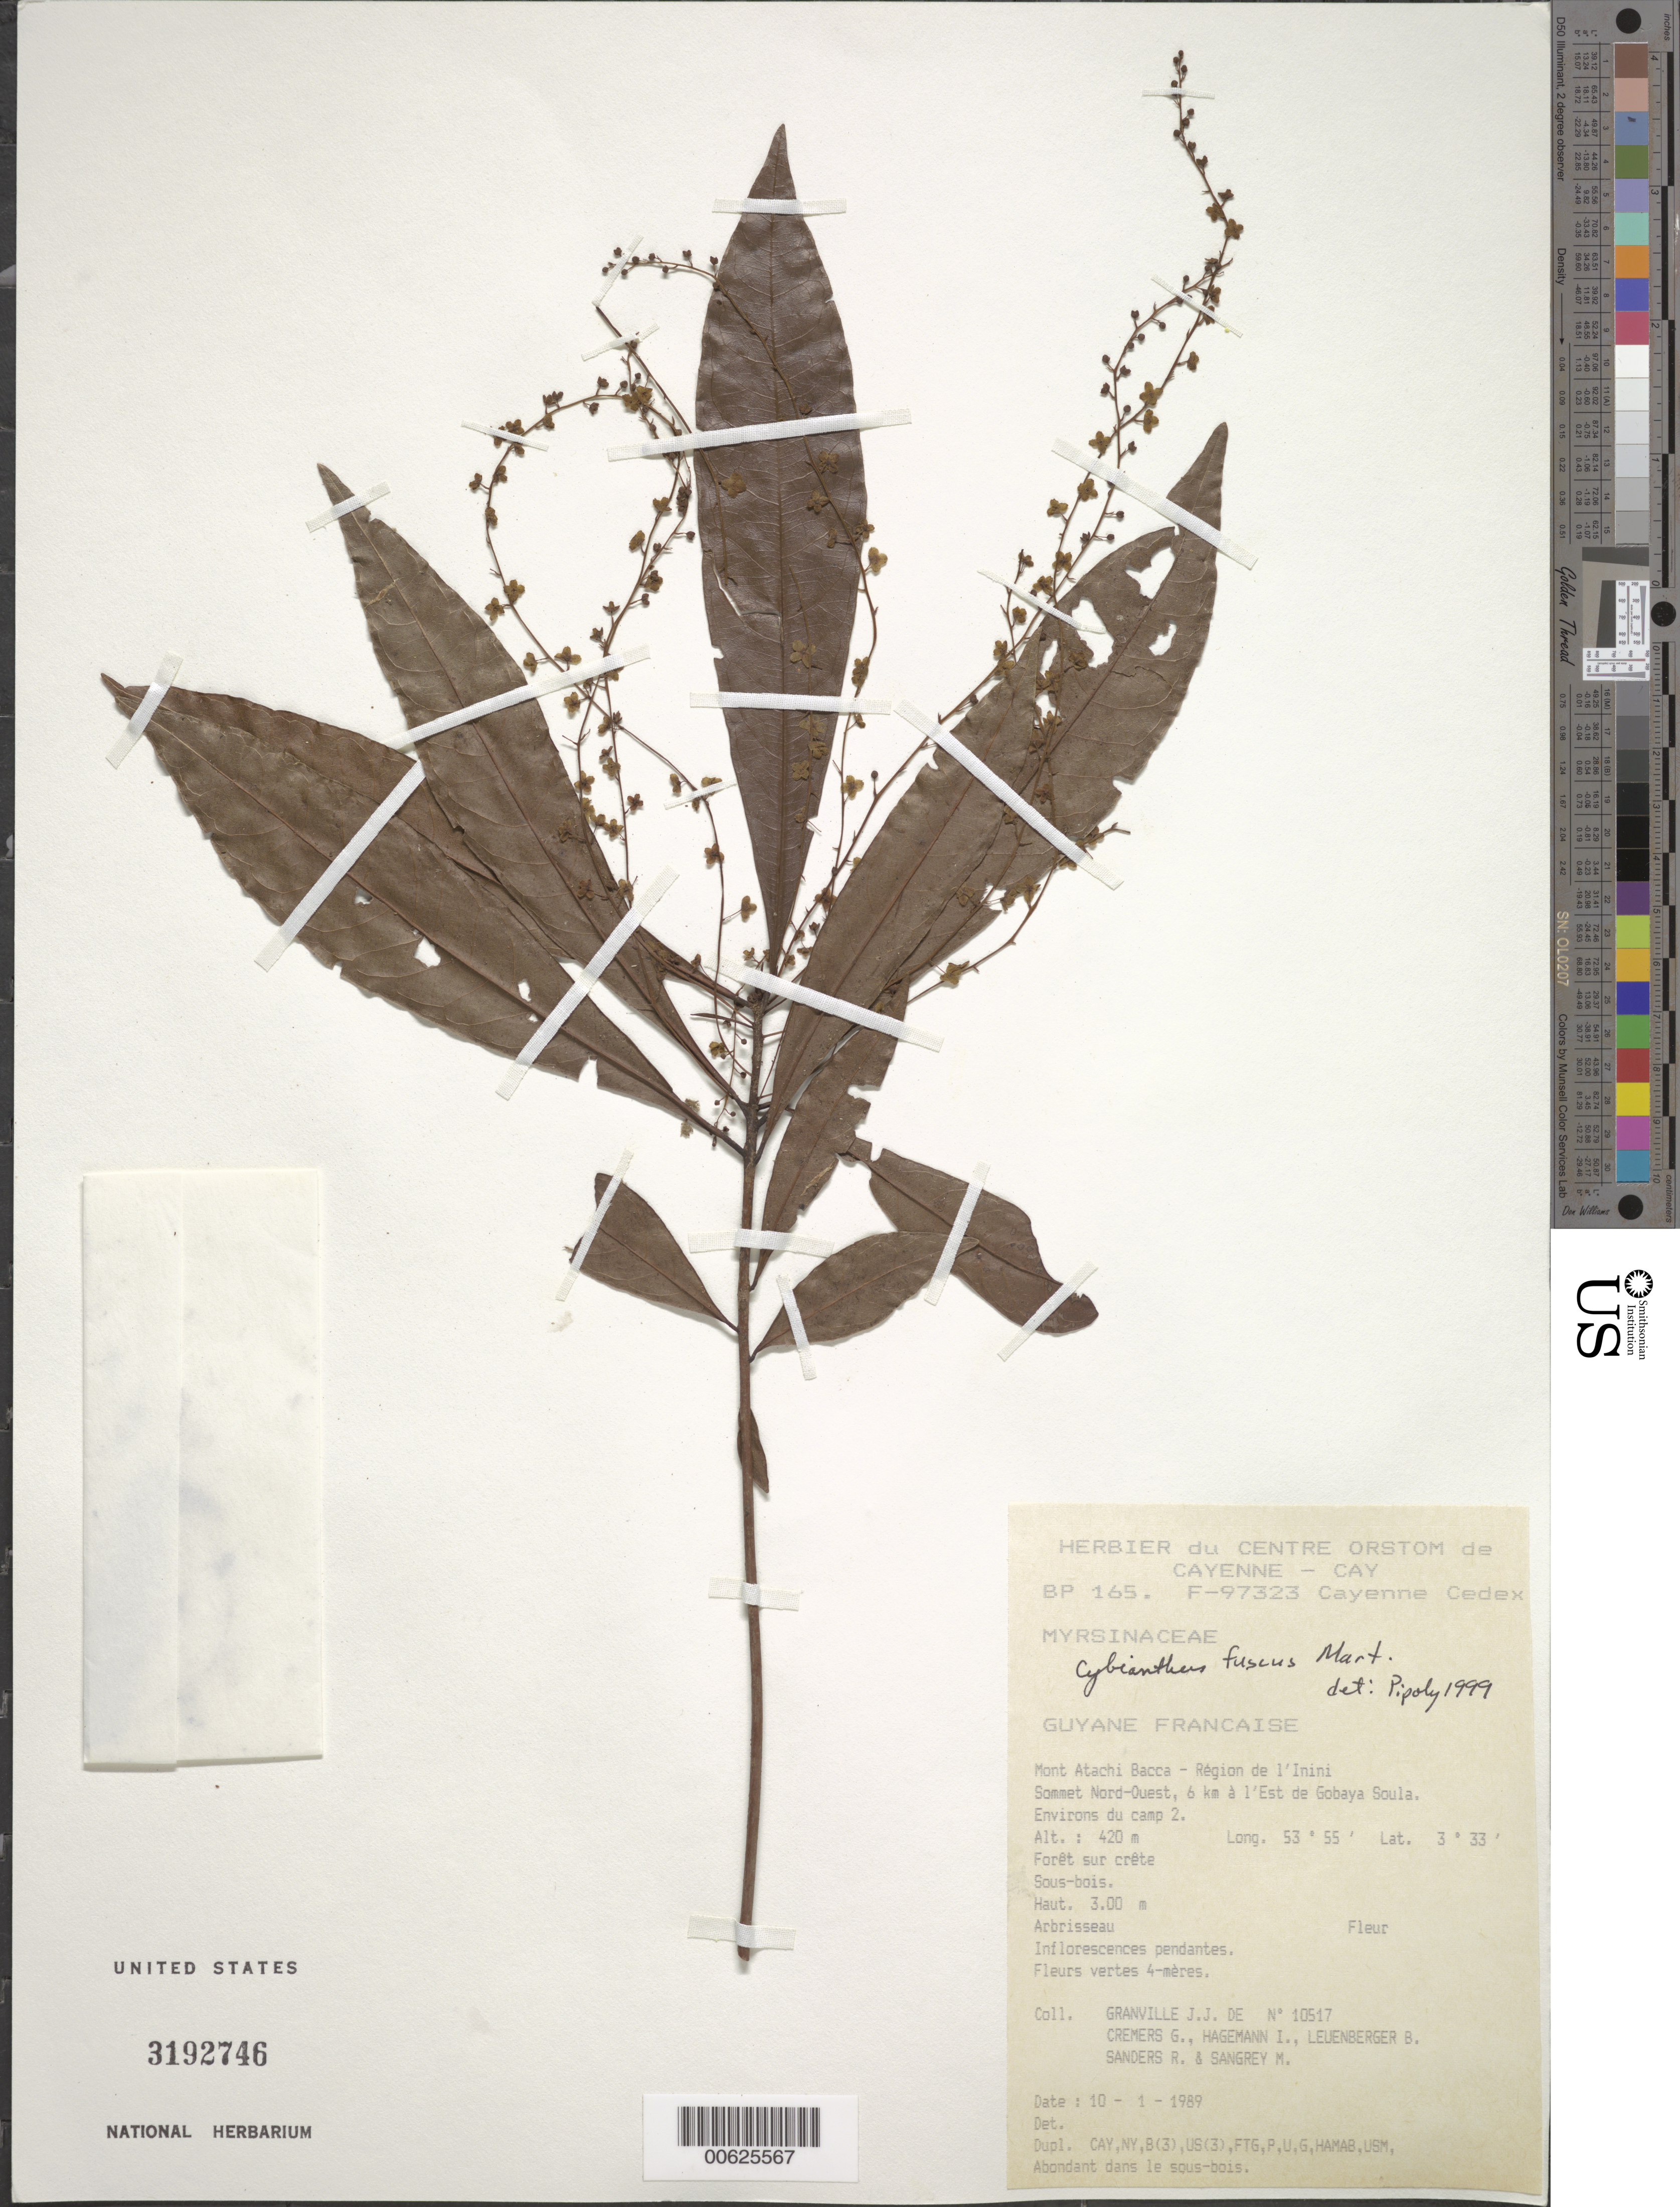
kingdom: Plantae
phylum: Tracheophyta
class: Magnoliopsida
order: Ericales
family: Primulaceae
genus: Cybianthus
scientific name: Cybianthus fuscus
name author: Mart.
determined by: Pipoly, J. J., III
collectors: J.-J. de Granville, G. Cremers, J. Hagemann, B. E. Leuenberger & M. S. Sangrey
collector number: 10517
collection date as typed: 10-Jan-89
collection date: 1989-01-10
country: French Guiana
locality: Mont Atachi Bacca, région de l'Inini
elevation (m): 420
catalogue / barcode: US 3192746